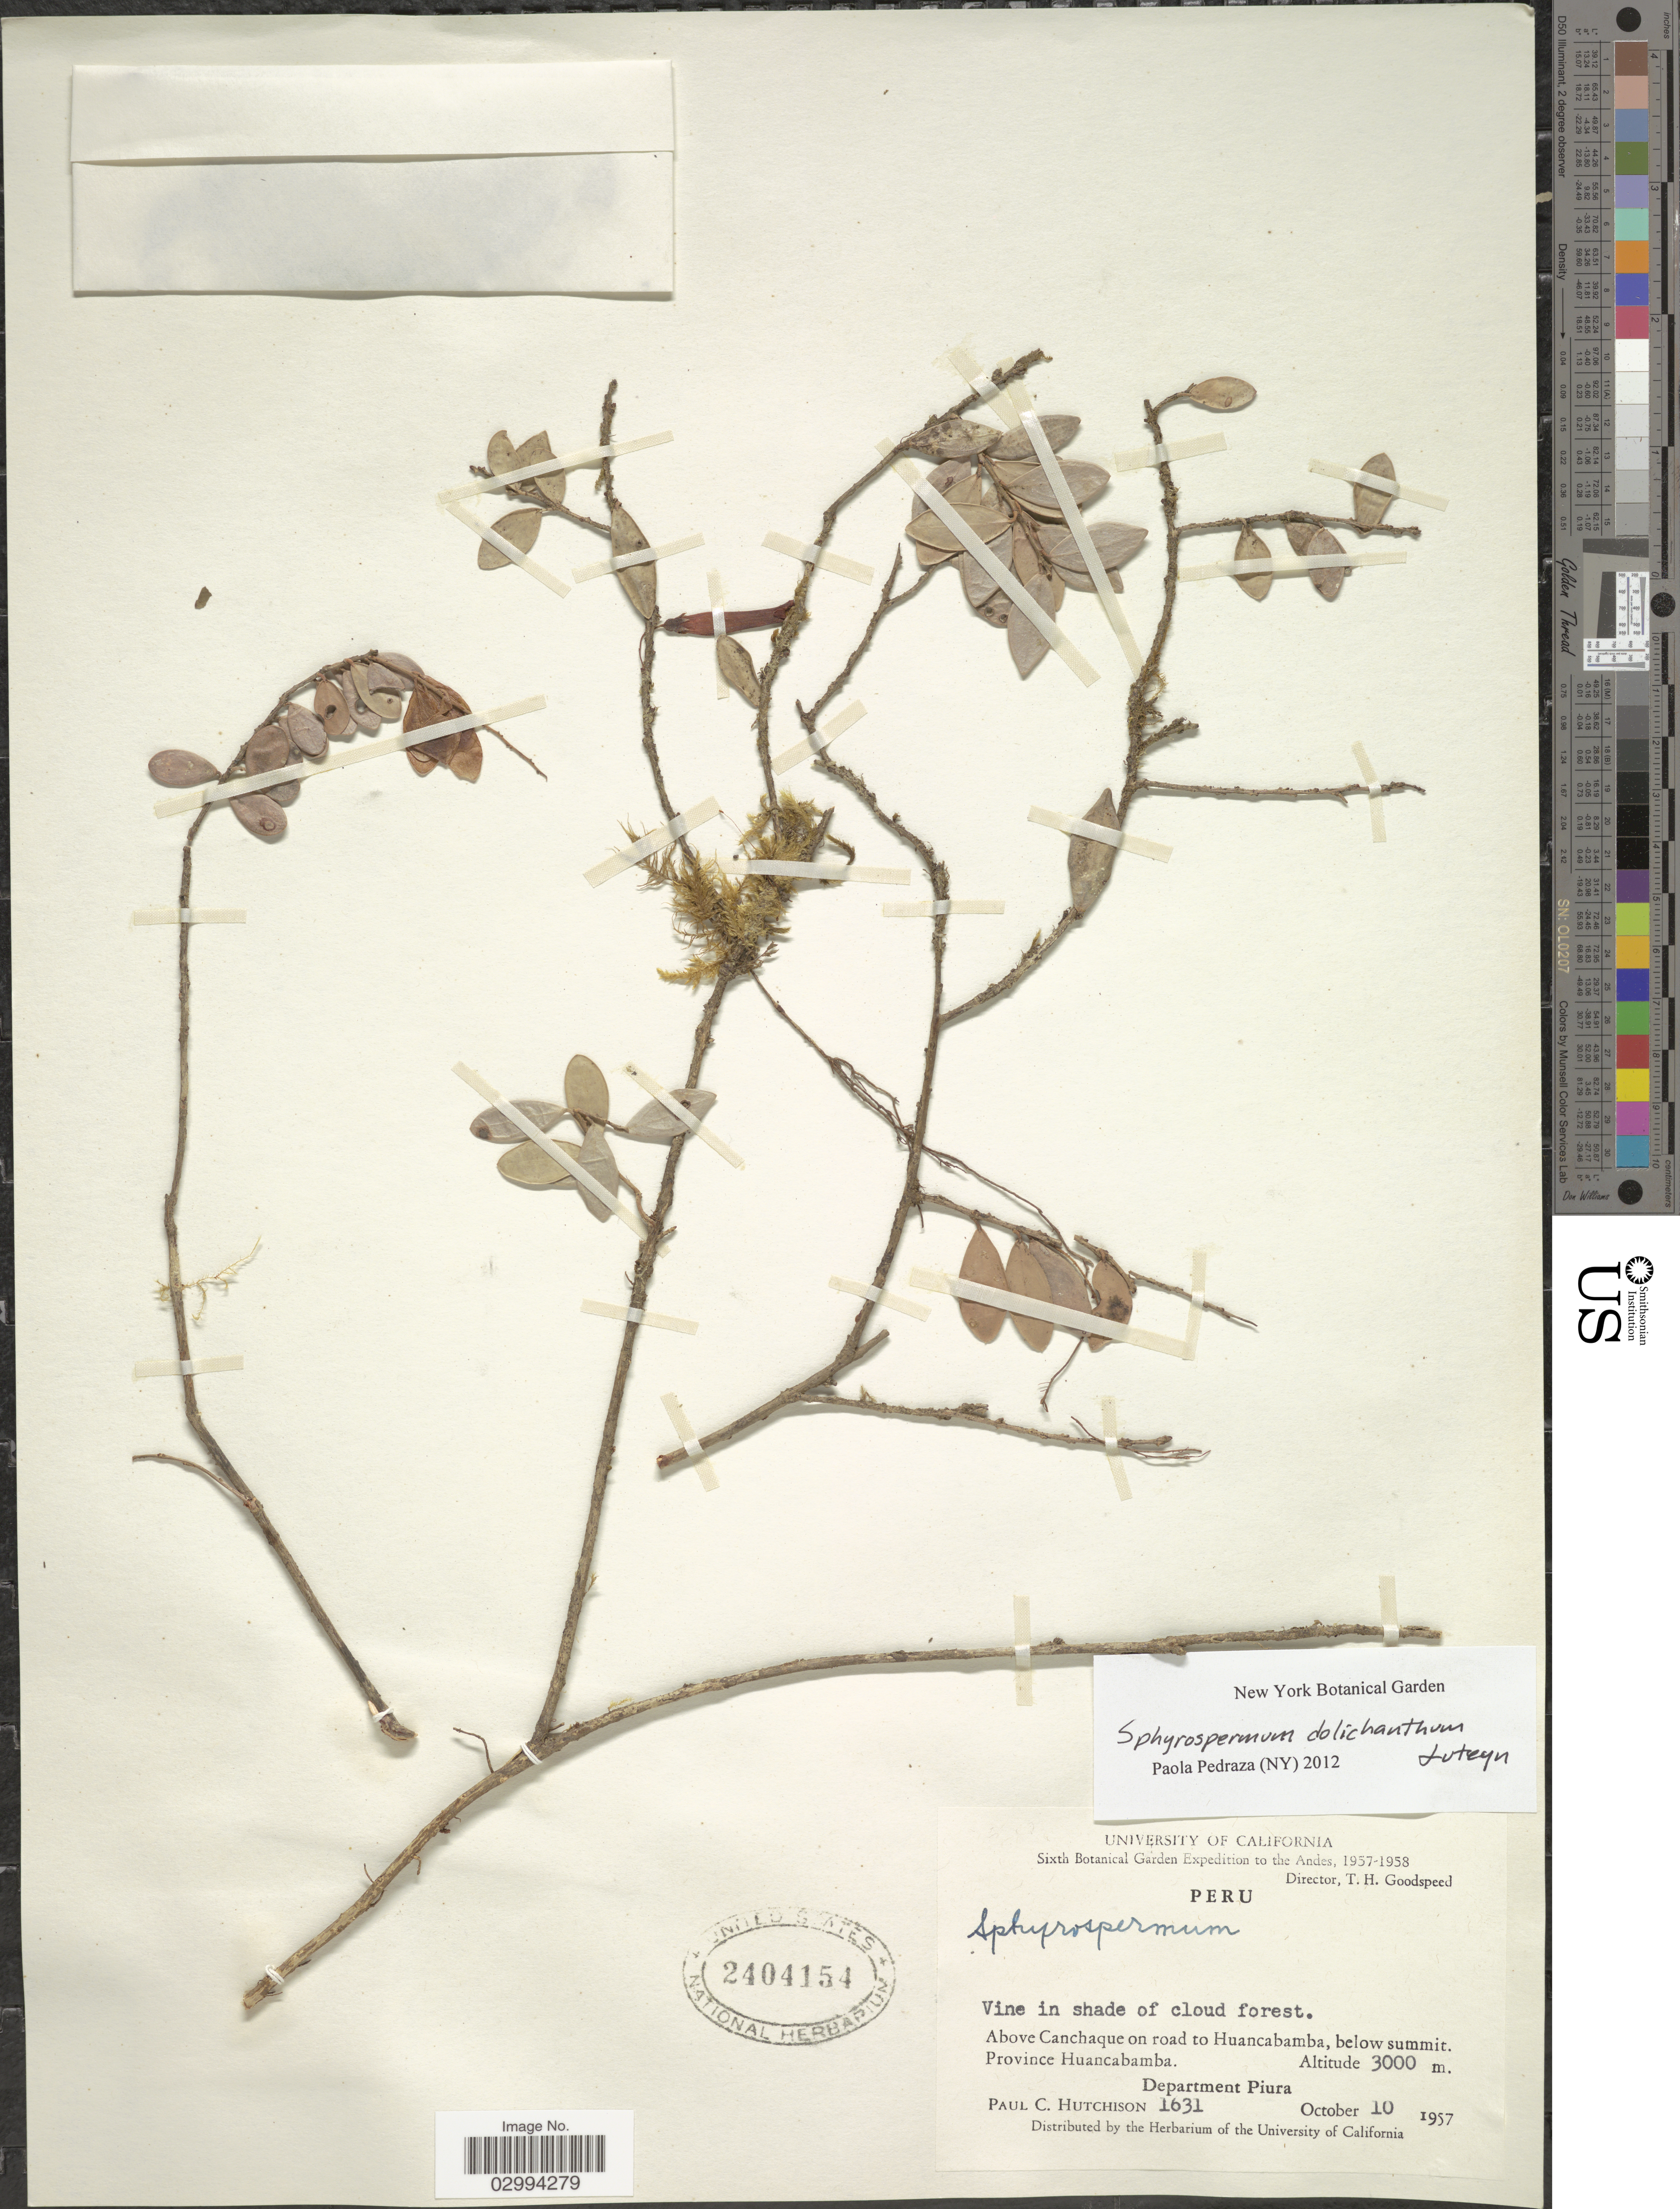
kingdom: Plantae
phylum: Tracheophyta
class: Magnoliopsida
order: Ericales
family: Ericaceae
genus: Sphyrospermum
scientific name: Sphyrospermum dolichanthum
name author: Luteyn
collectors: P. C. Hutchison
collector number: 1631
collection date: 1957-10-10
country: Peru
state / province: Piura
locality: The Andes, Above Cancahque on road to Huancabamba, below summit. Province Huancabamba, Department Piura.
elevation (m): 3000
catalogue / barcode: US 2404154